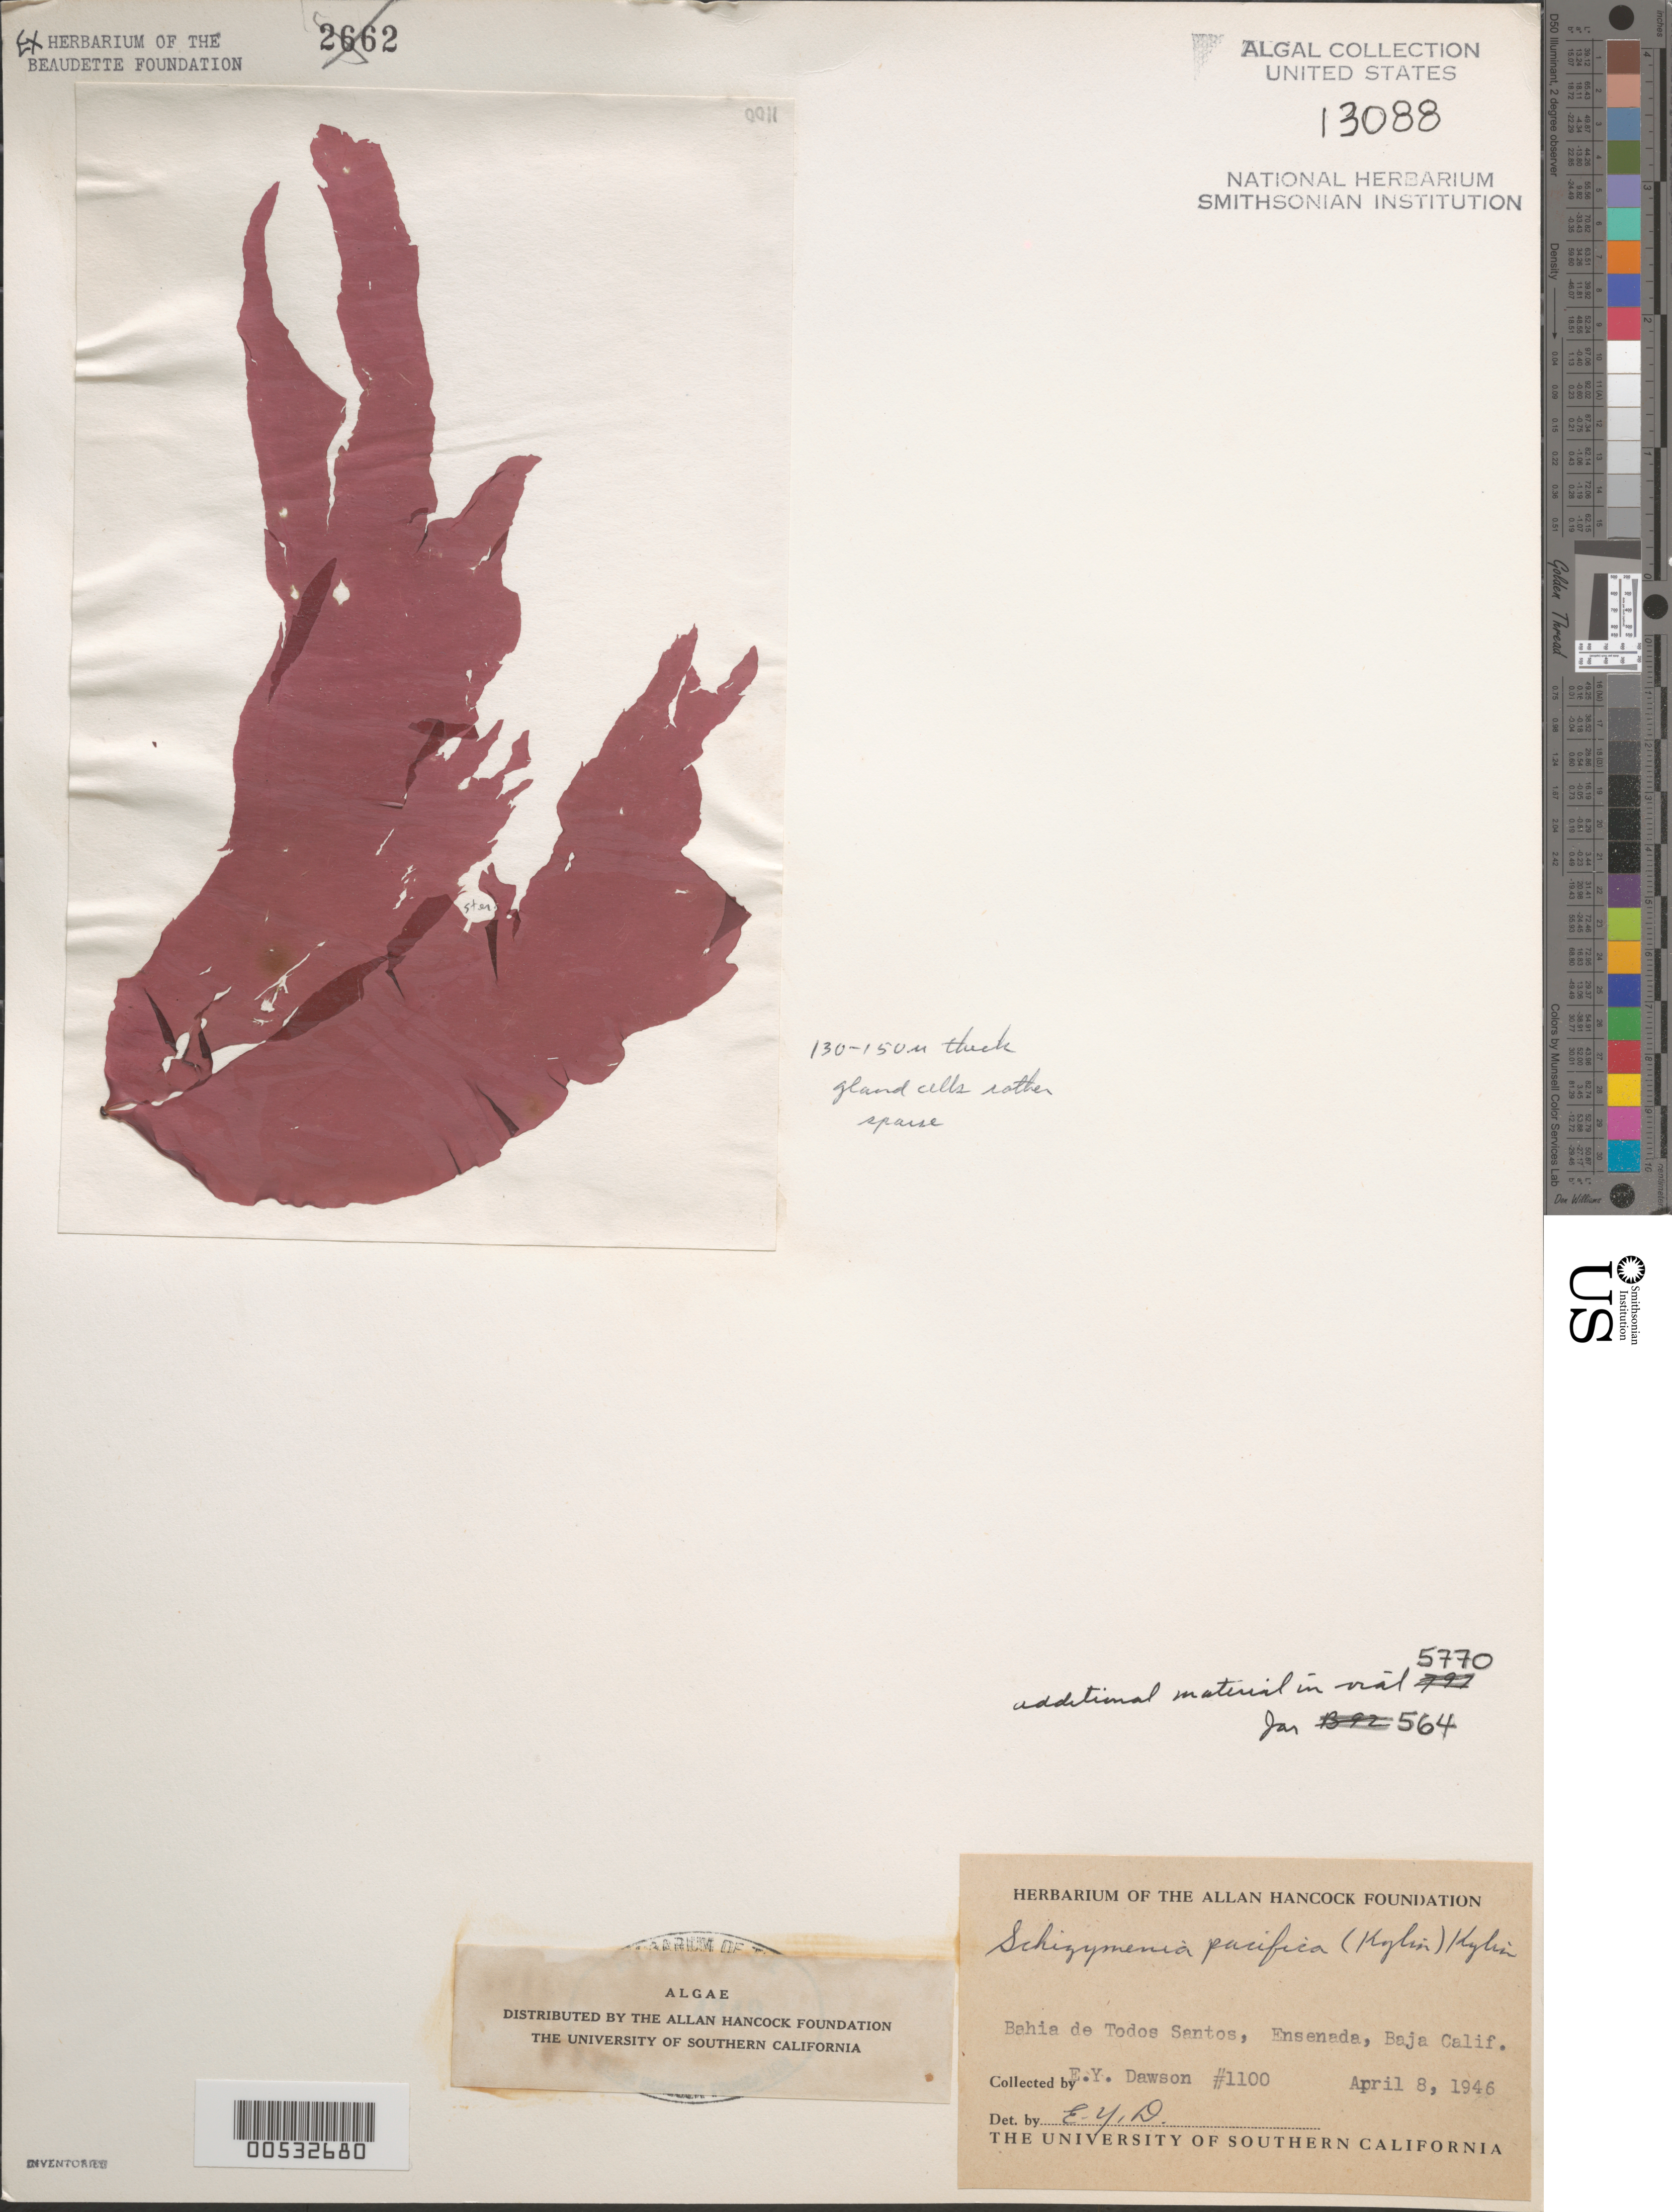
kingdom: Plantae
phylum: Rhodophyta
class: Florideophyceae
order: Nemastomatales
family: Schizymeniaceae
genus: Schizymenia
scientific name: Schizymenia pacifica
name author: (Kylin) Kylin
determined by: Dawson, E. Y.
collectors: E. Y. Dawson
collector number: EYD 1100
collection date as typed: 08 Apr 1946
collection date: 1946-04-08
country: Mexico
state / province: Baja California Norte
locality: Bahia de Todos Santos, Ensenada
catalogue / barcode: US 13088